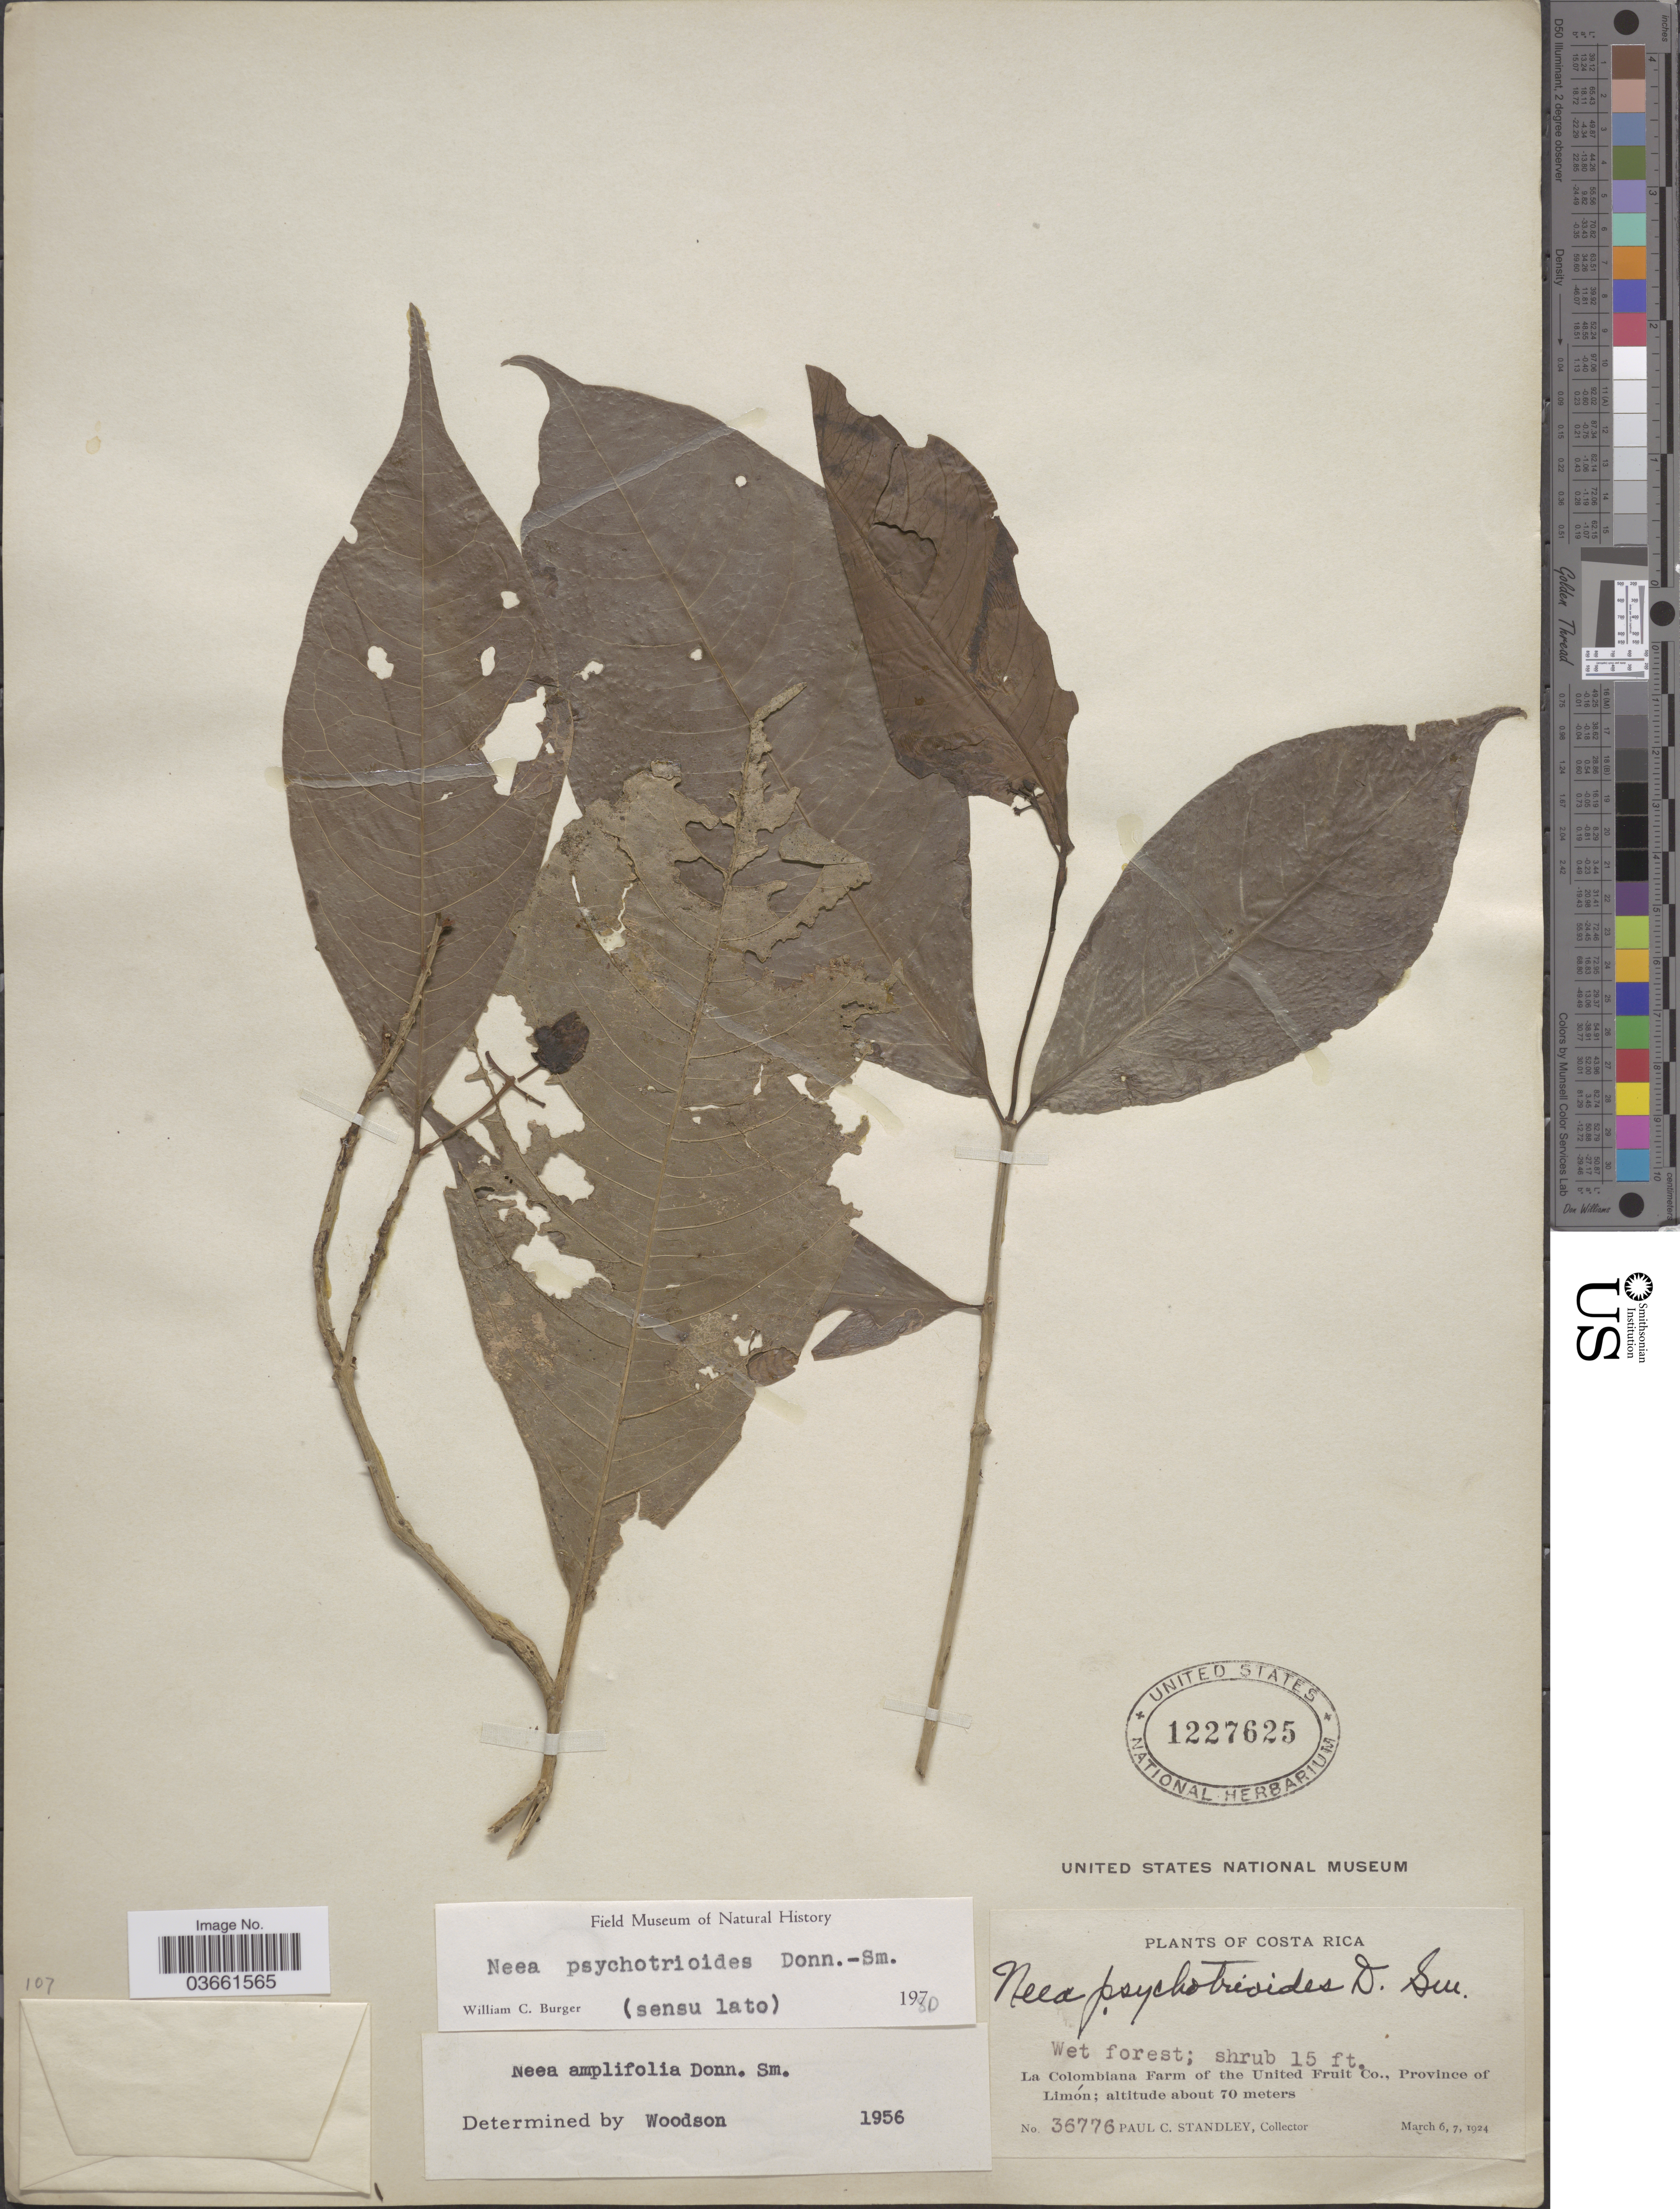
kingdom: Plantae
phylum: Tracheophyta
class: Magnoliopsida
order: Caryophyllales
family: Nyctaginaceae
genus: Neea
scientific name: Neea psychotrioides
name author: Donn. Sm.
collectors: P. C. Standley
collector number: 36776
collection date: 1924-03-06/1924-03-07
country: Costa Rica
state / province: Limón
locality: La Colombiana Farm of the United Fruit Co.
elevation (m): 70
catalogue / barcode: US 1227625